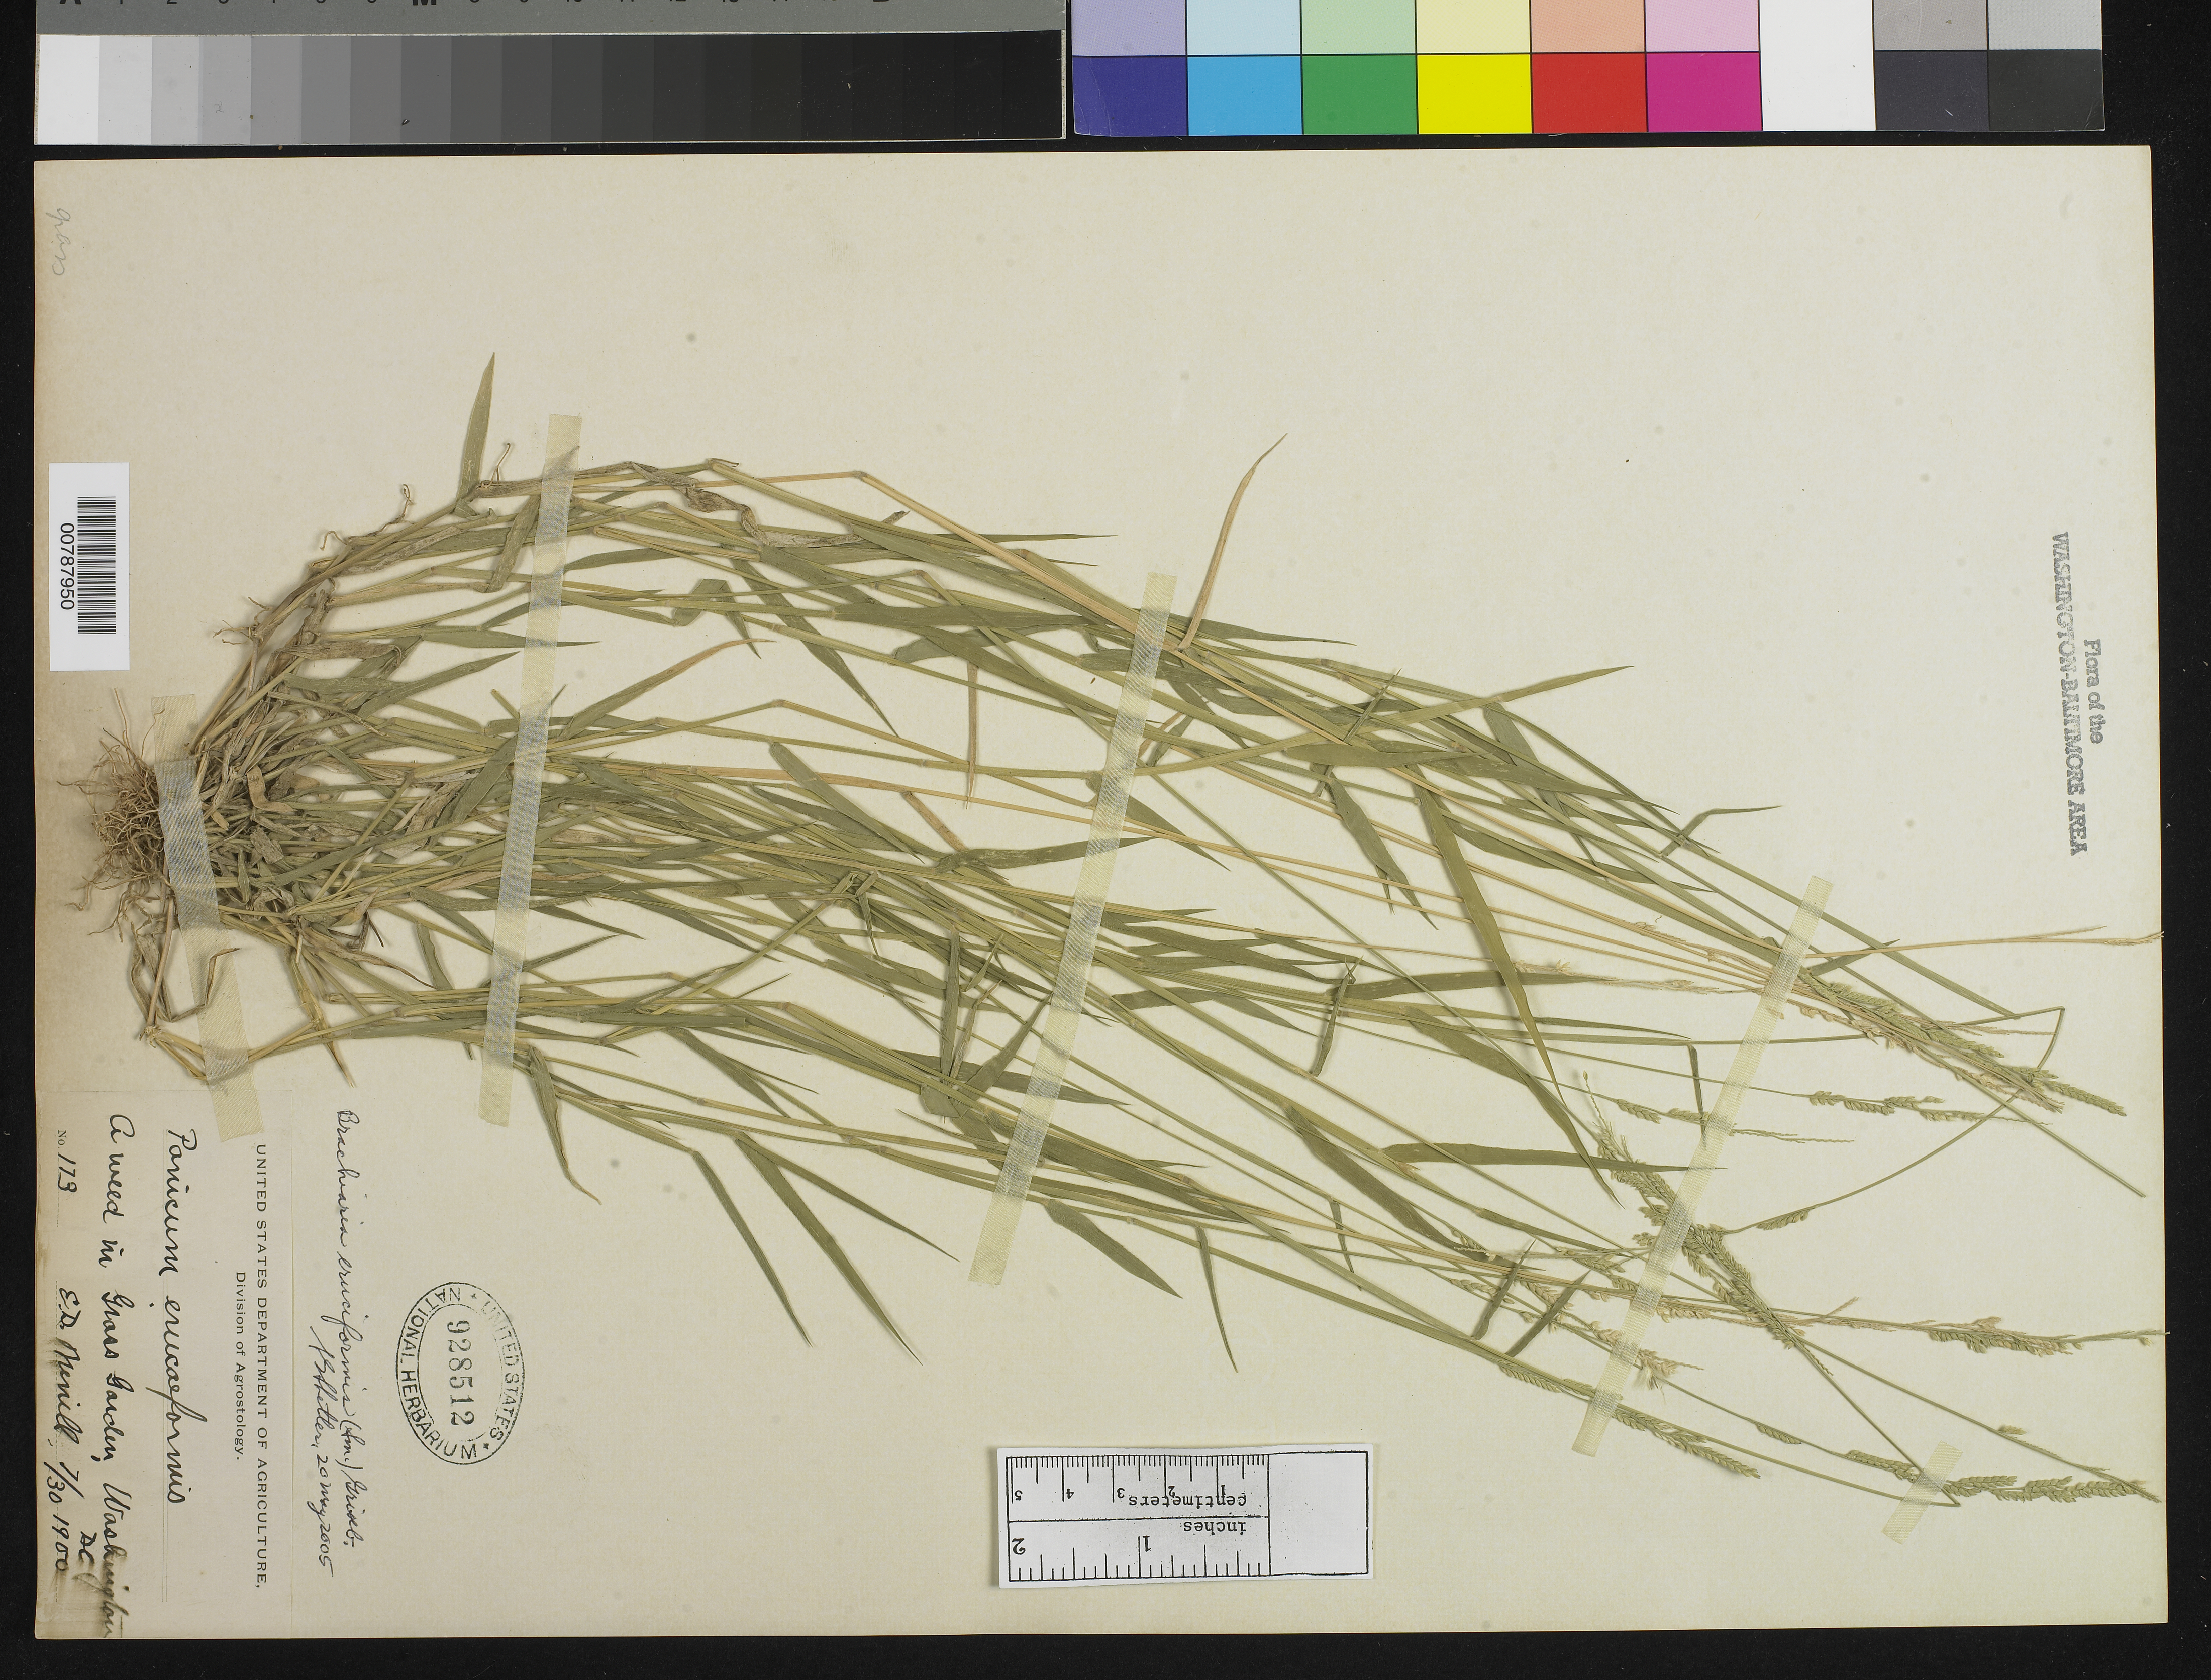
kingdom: Plantae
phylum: Tracheophyta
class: Liliopsida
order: Poales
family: Poaceae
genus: Moorochloa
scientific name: Moorochloa eruciformis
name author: (Sm.) Veldkamp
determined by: Poaceae Reorganization Project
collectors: E. D. Merrill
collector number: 173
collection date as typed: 7/30 1900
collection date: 1900-07-30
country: United States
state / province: District of Columbia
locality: Grass Garden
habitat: A weed.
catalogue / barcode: US 928512